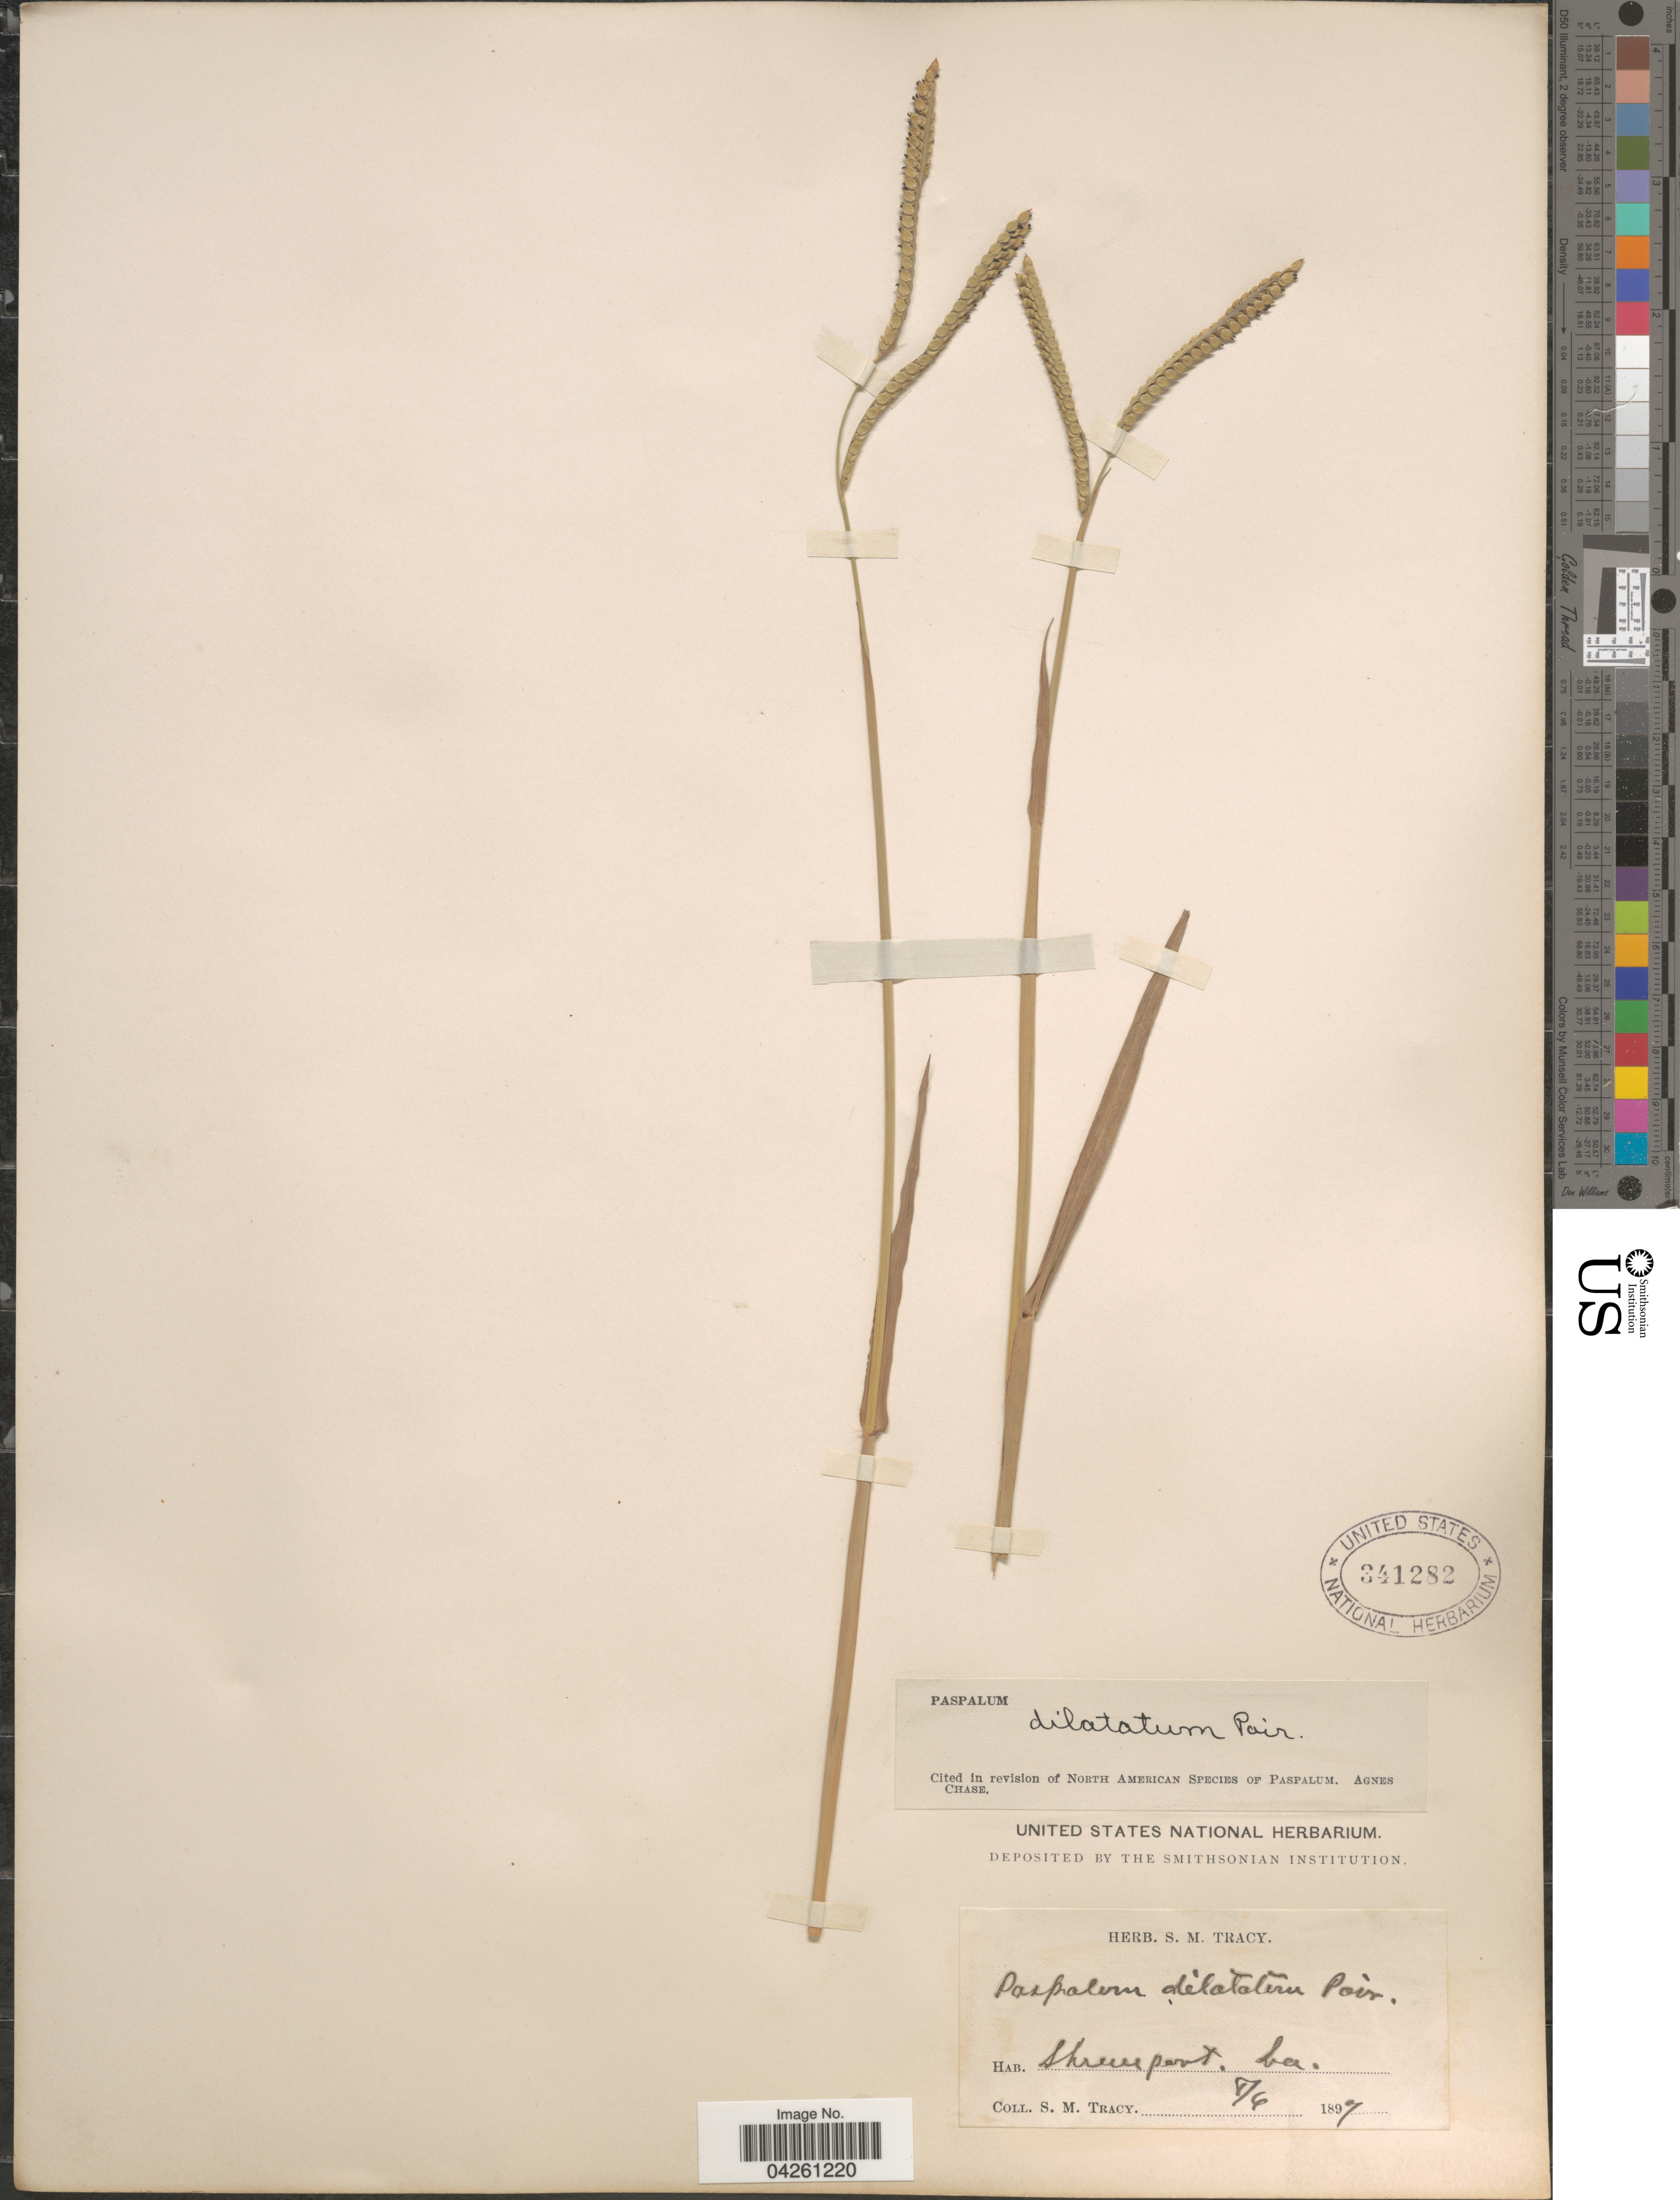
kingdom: Plantae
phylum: Tracheophyta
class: Liliopsida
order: Poales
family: Poaceae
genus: Paspalum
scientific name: Paspalum dilatatum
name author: Poir.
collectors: S. M. Tracy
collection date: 1897-08-06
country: United States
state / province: Louisiana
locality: Shreveport.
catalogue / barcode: US 341282